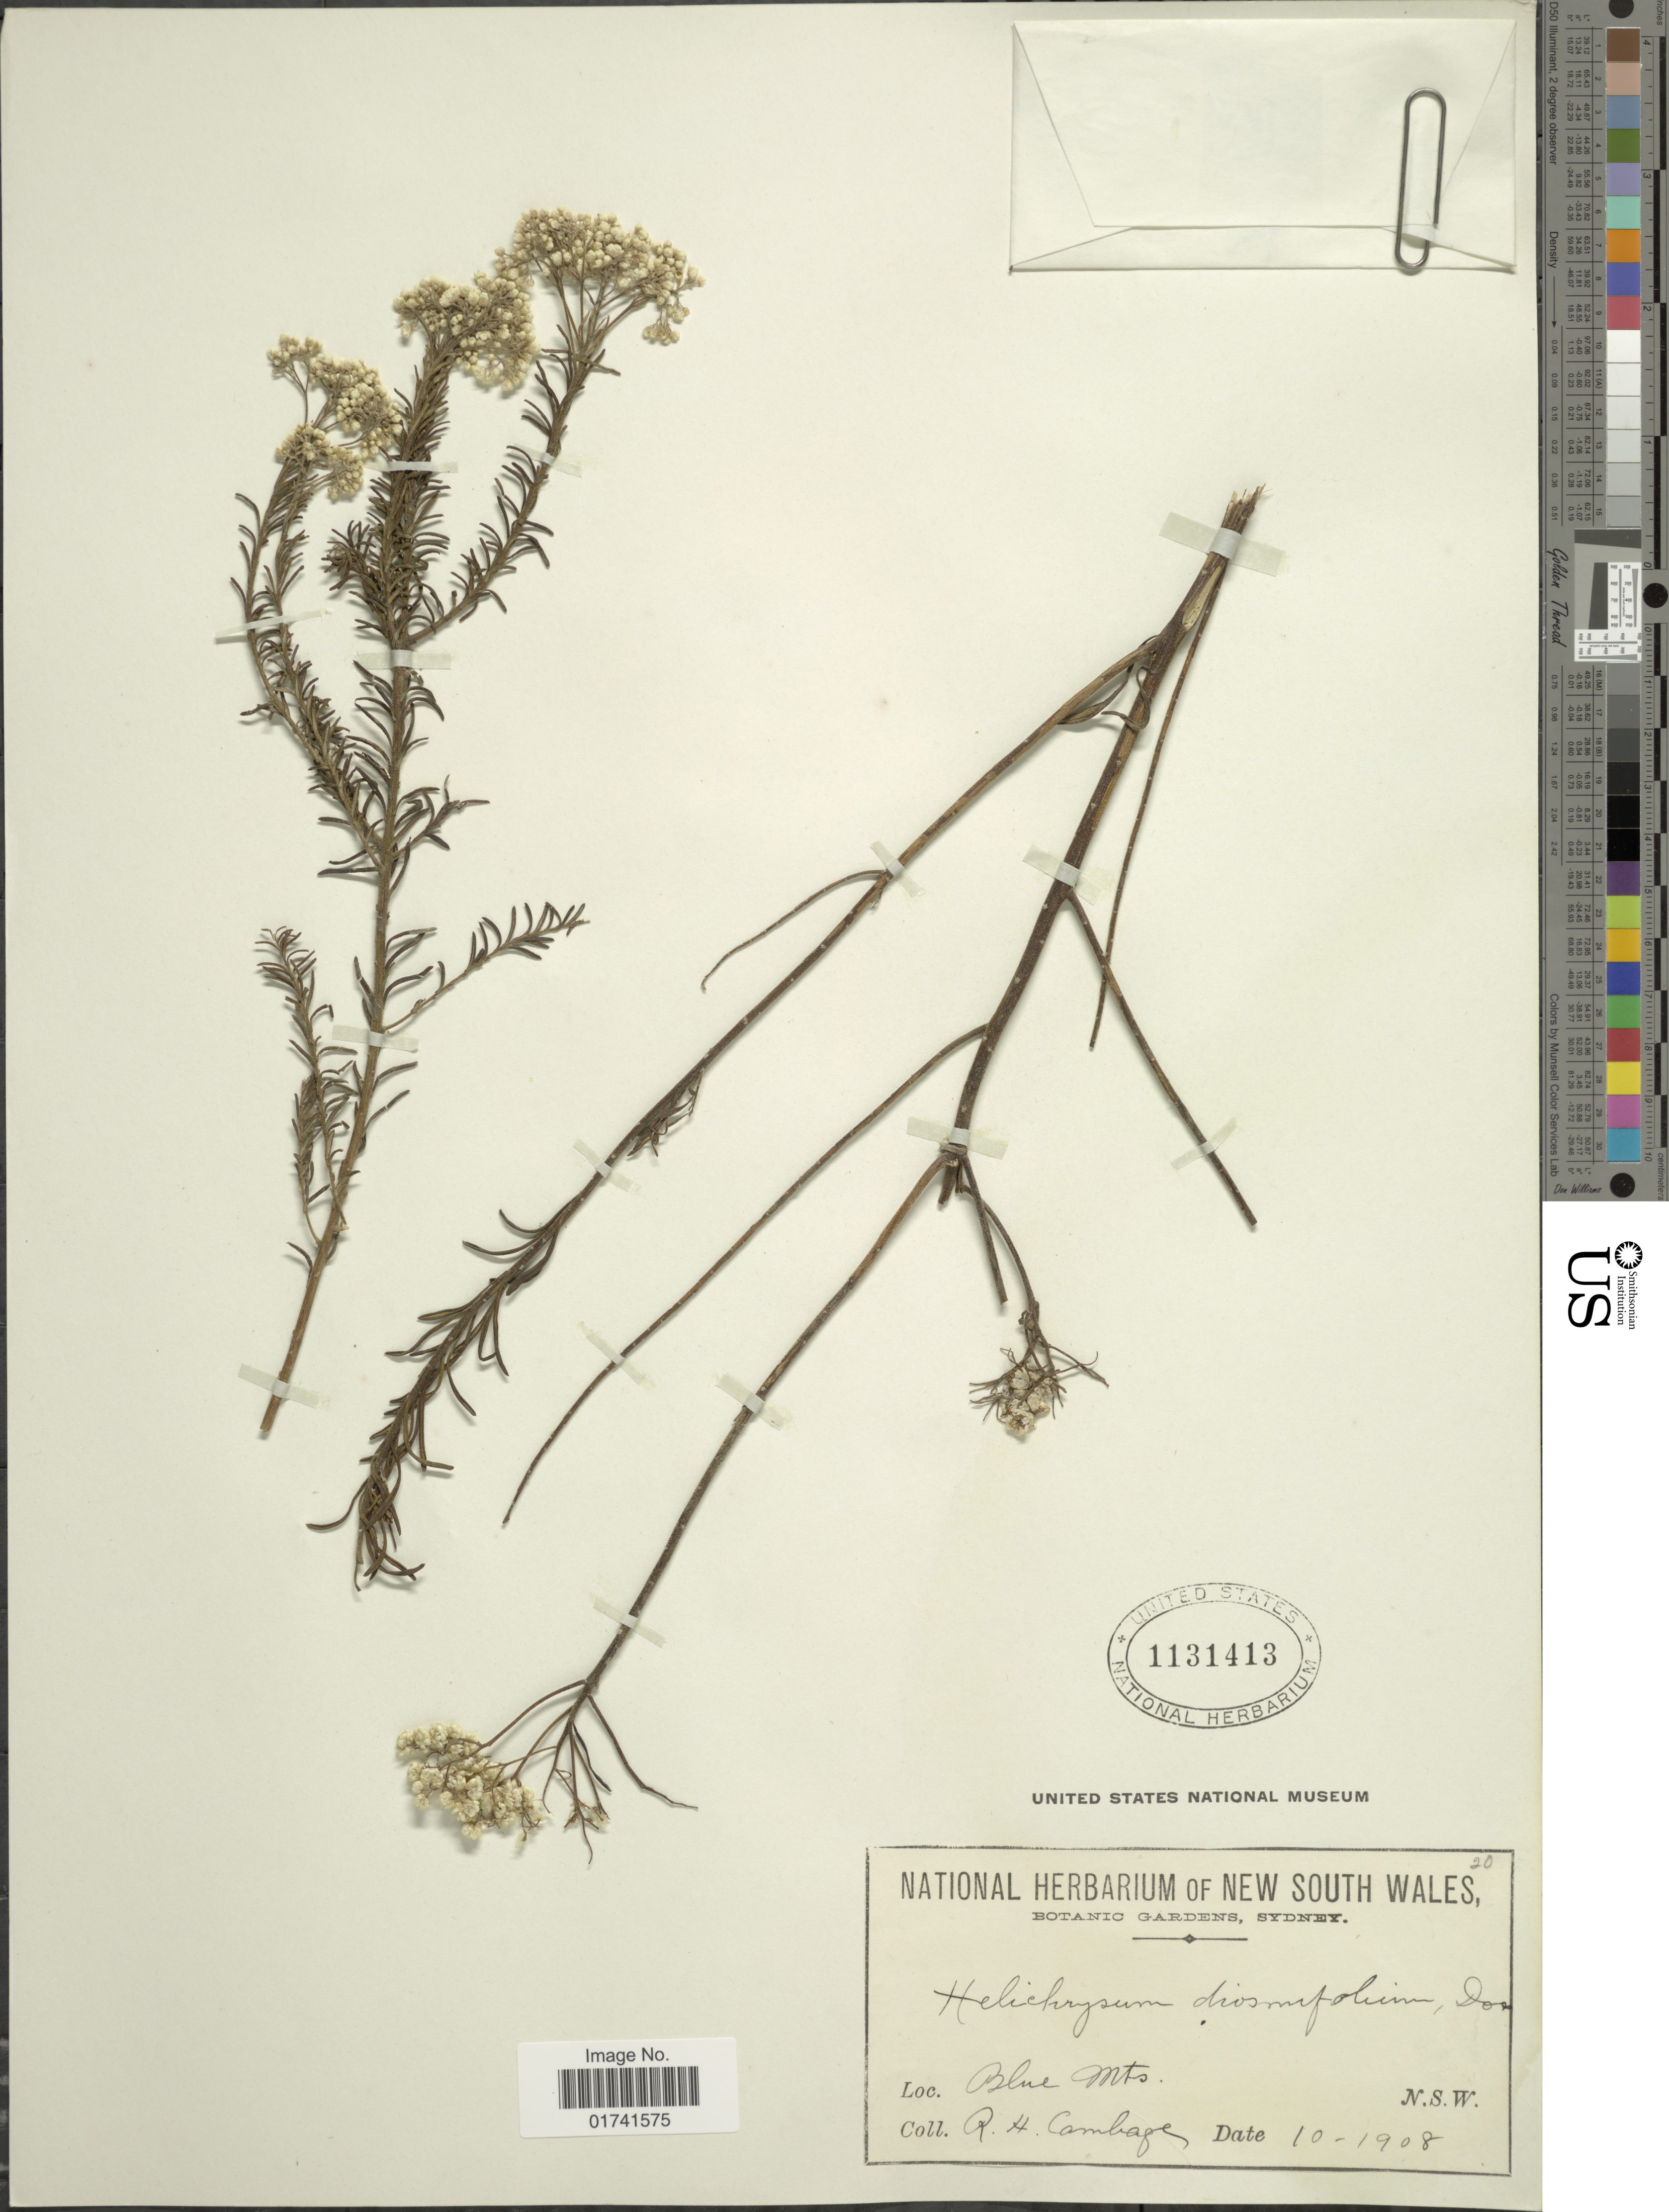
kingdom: Plantae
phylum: Tracheophyta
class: Magnoliopsida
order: Asterales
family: Asteraceae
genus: Ozothamnus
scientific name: Ozothamnus diosmifolius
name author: (Vent.) DC.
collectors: R. Cambage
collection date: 1908-10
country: Australia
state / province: New South Wales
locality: Blue Mts.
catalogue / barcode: US 1131413